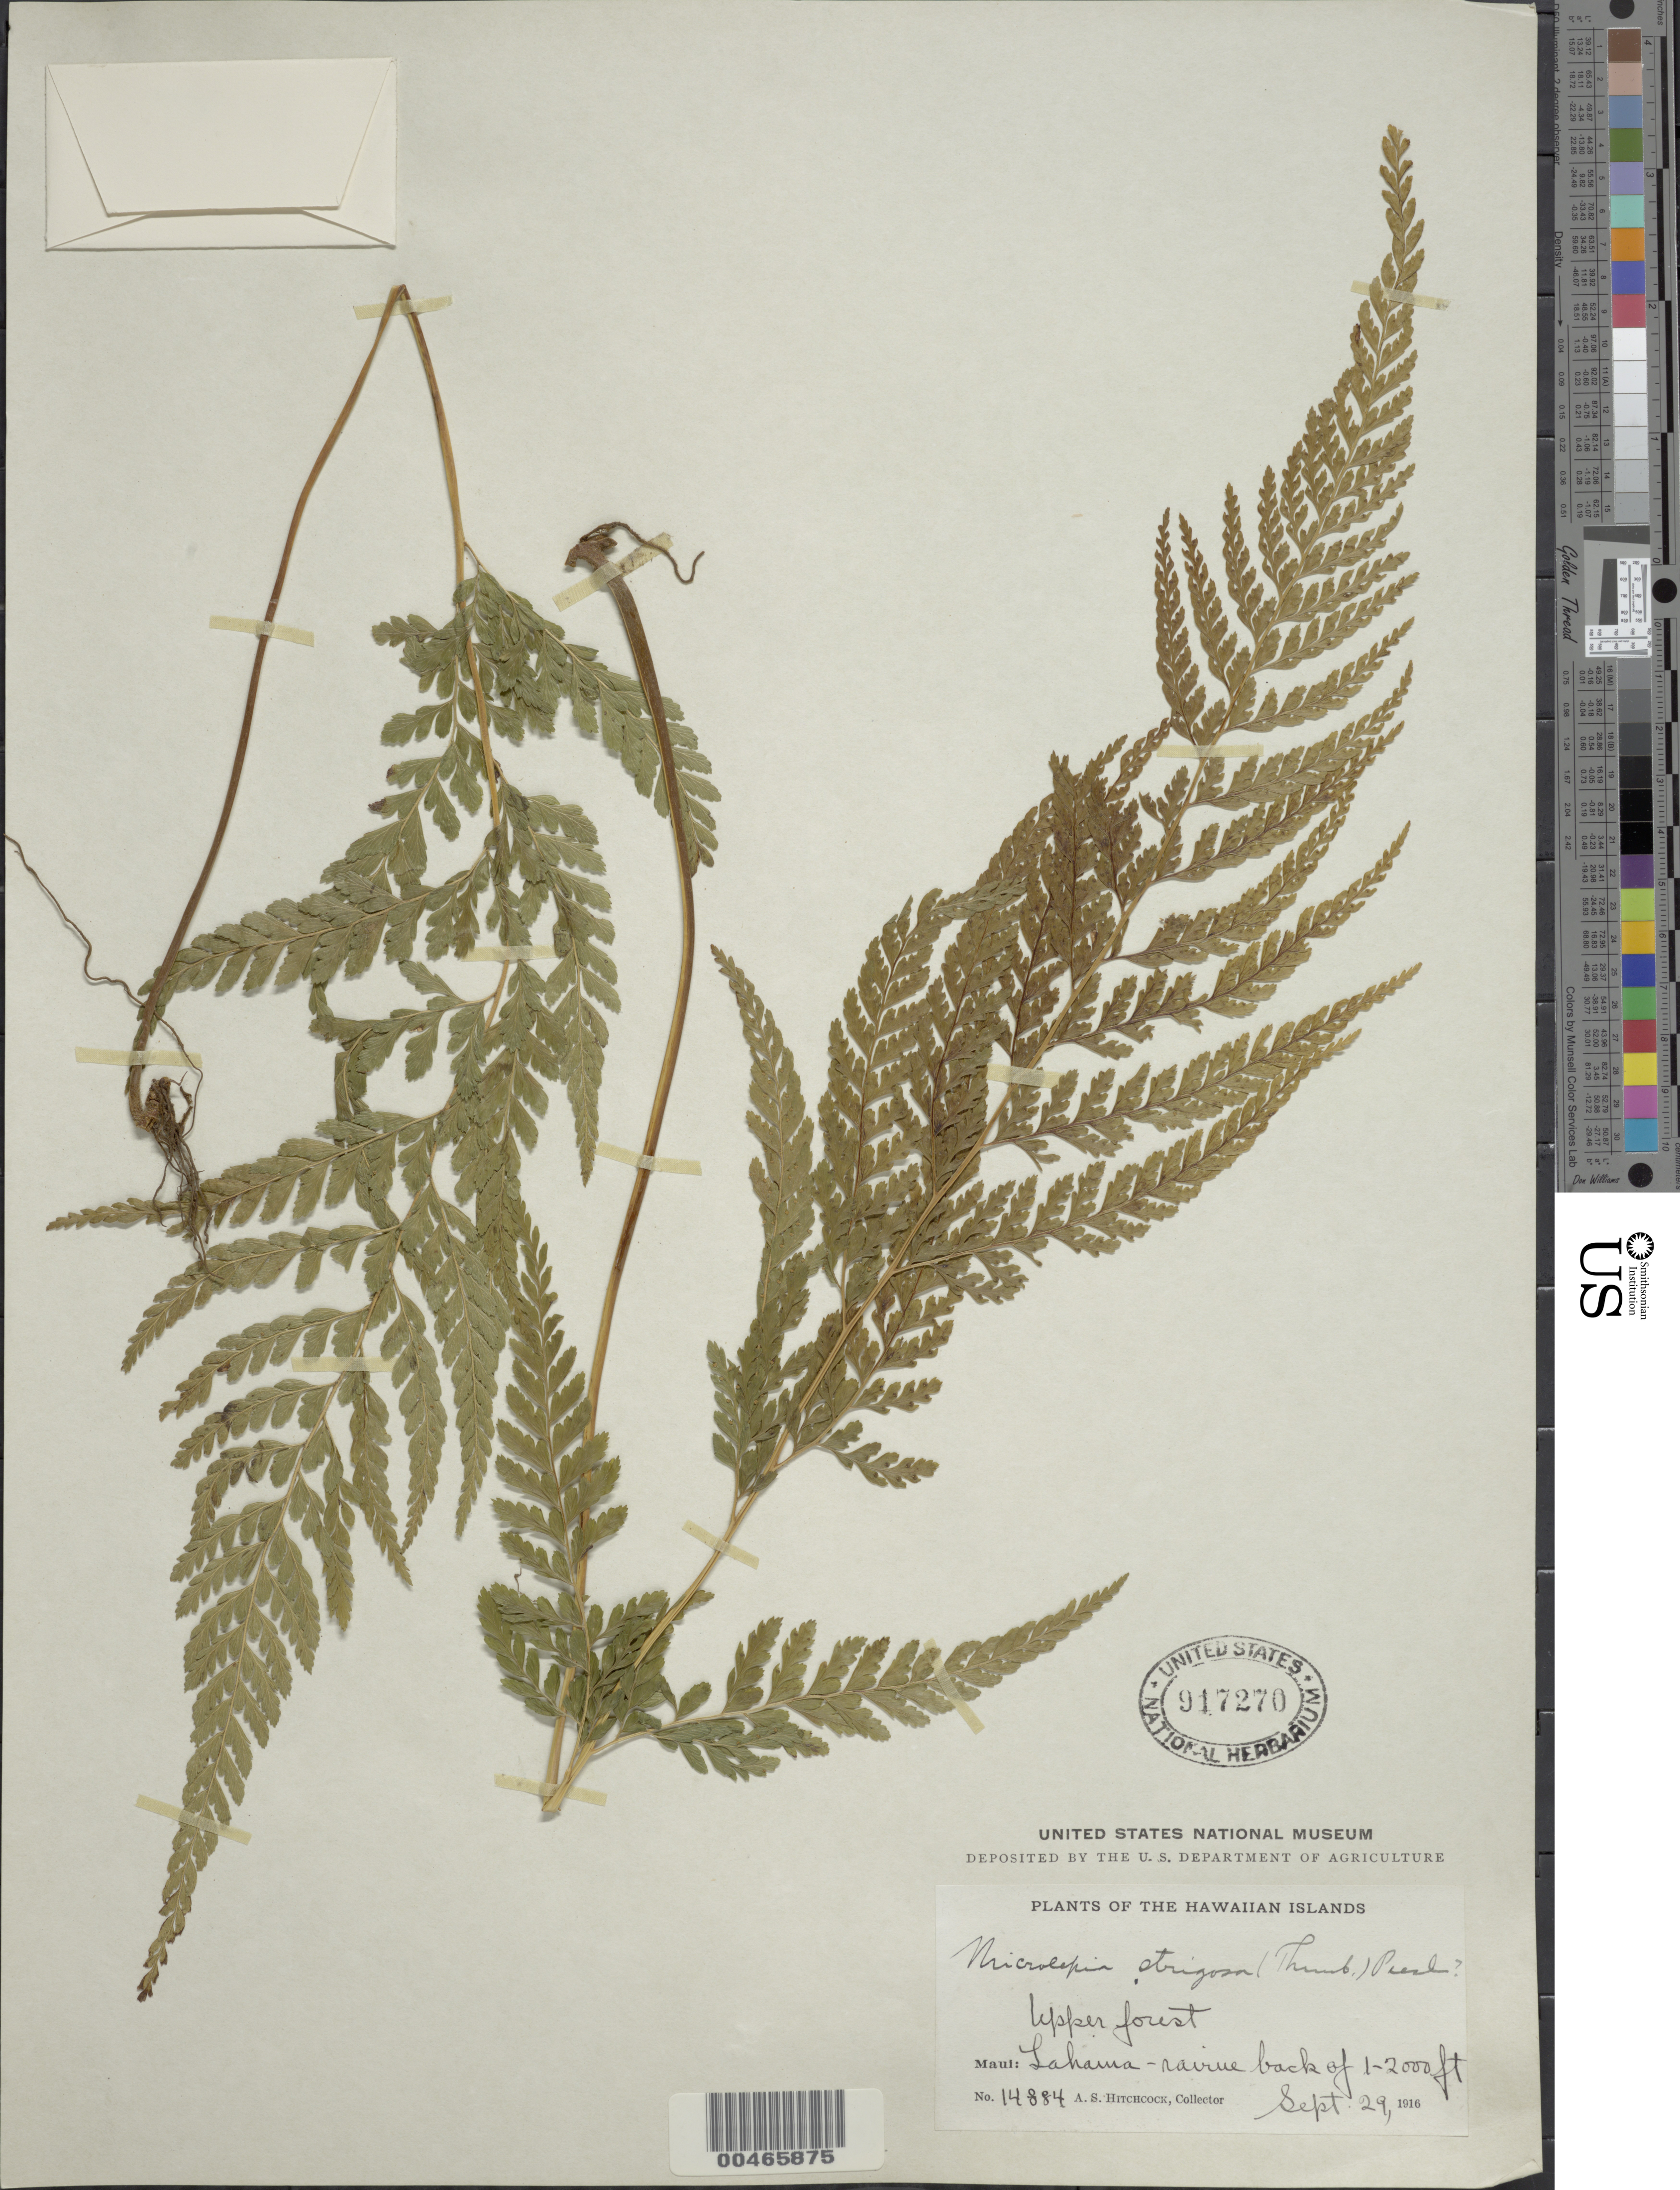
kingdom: Plantae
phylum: Tracheophyta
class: Polypodiopsida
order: Polypodiales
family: Dennstaedtiaceae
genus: Microlepia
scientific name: Microlepia strigosa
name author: (Thunb.) J. Presl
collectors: A. S. Hitchcock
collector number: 14884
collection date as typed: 29 Sep 1916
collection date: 1916-09-29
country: United States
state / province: Hawaii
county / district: Maui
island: Maui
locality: Lahaina - ravine back of.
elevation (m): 305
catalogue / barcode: US 917270